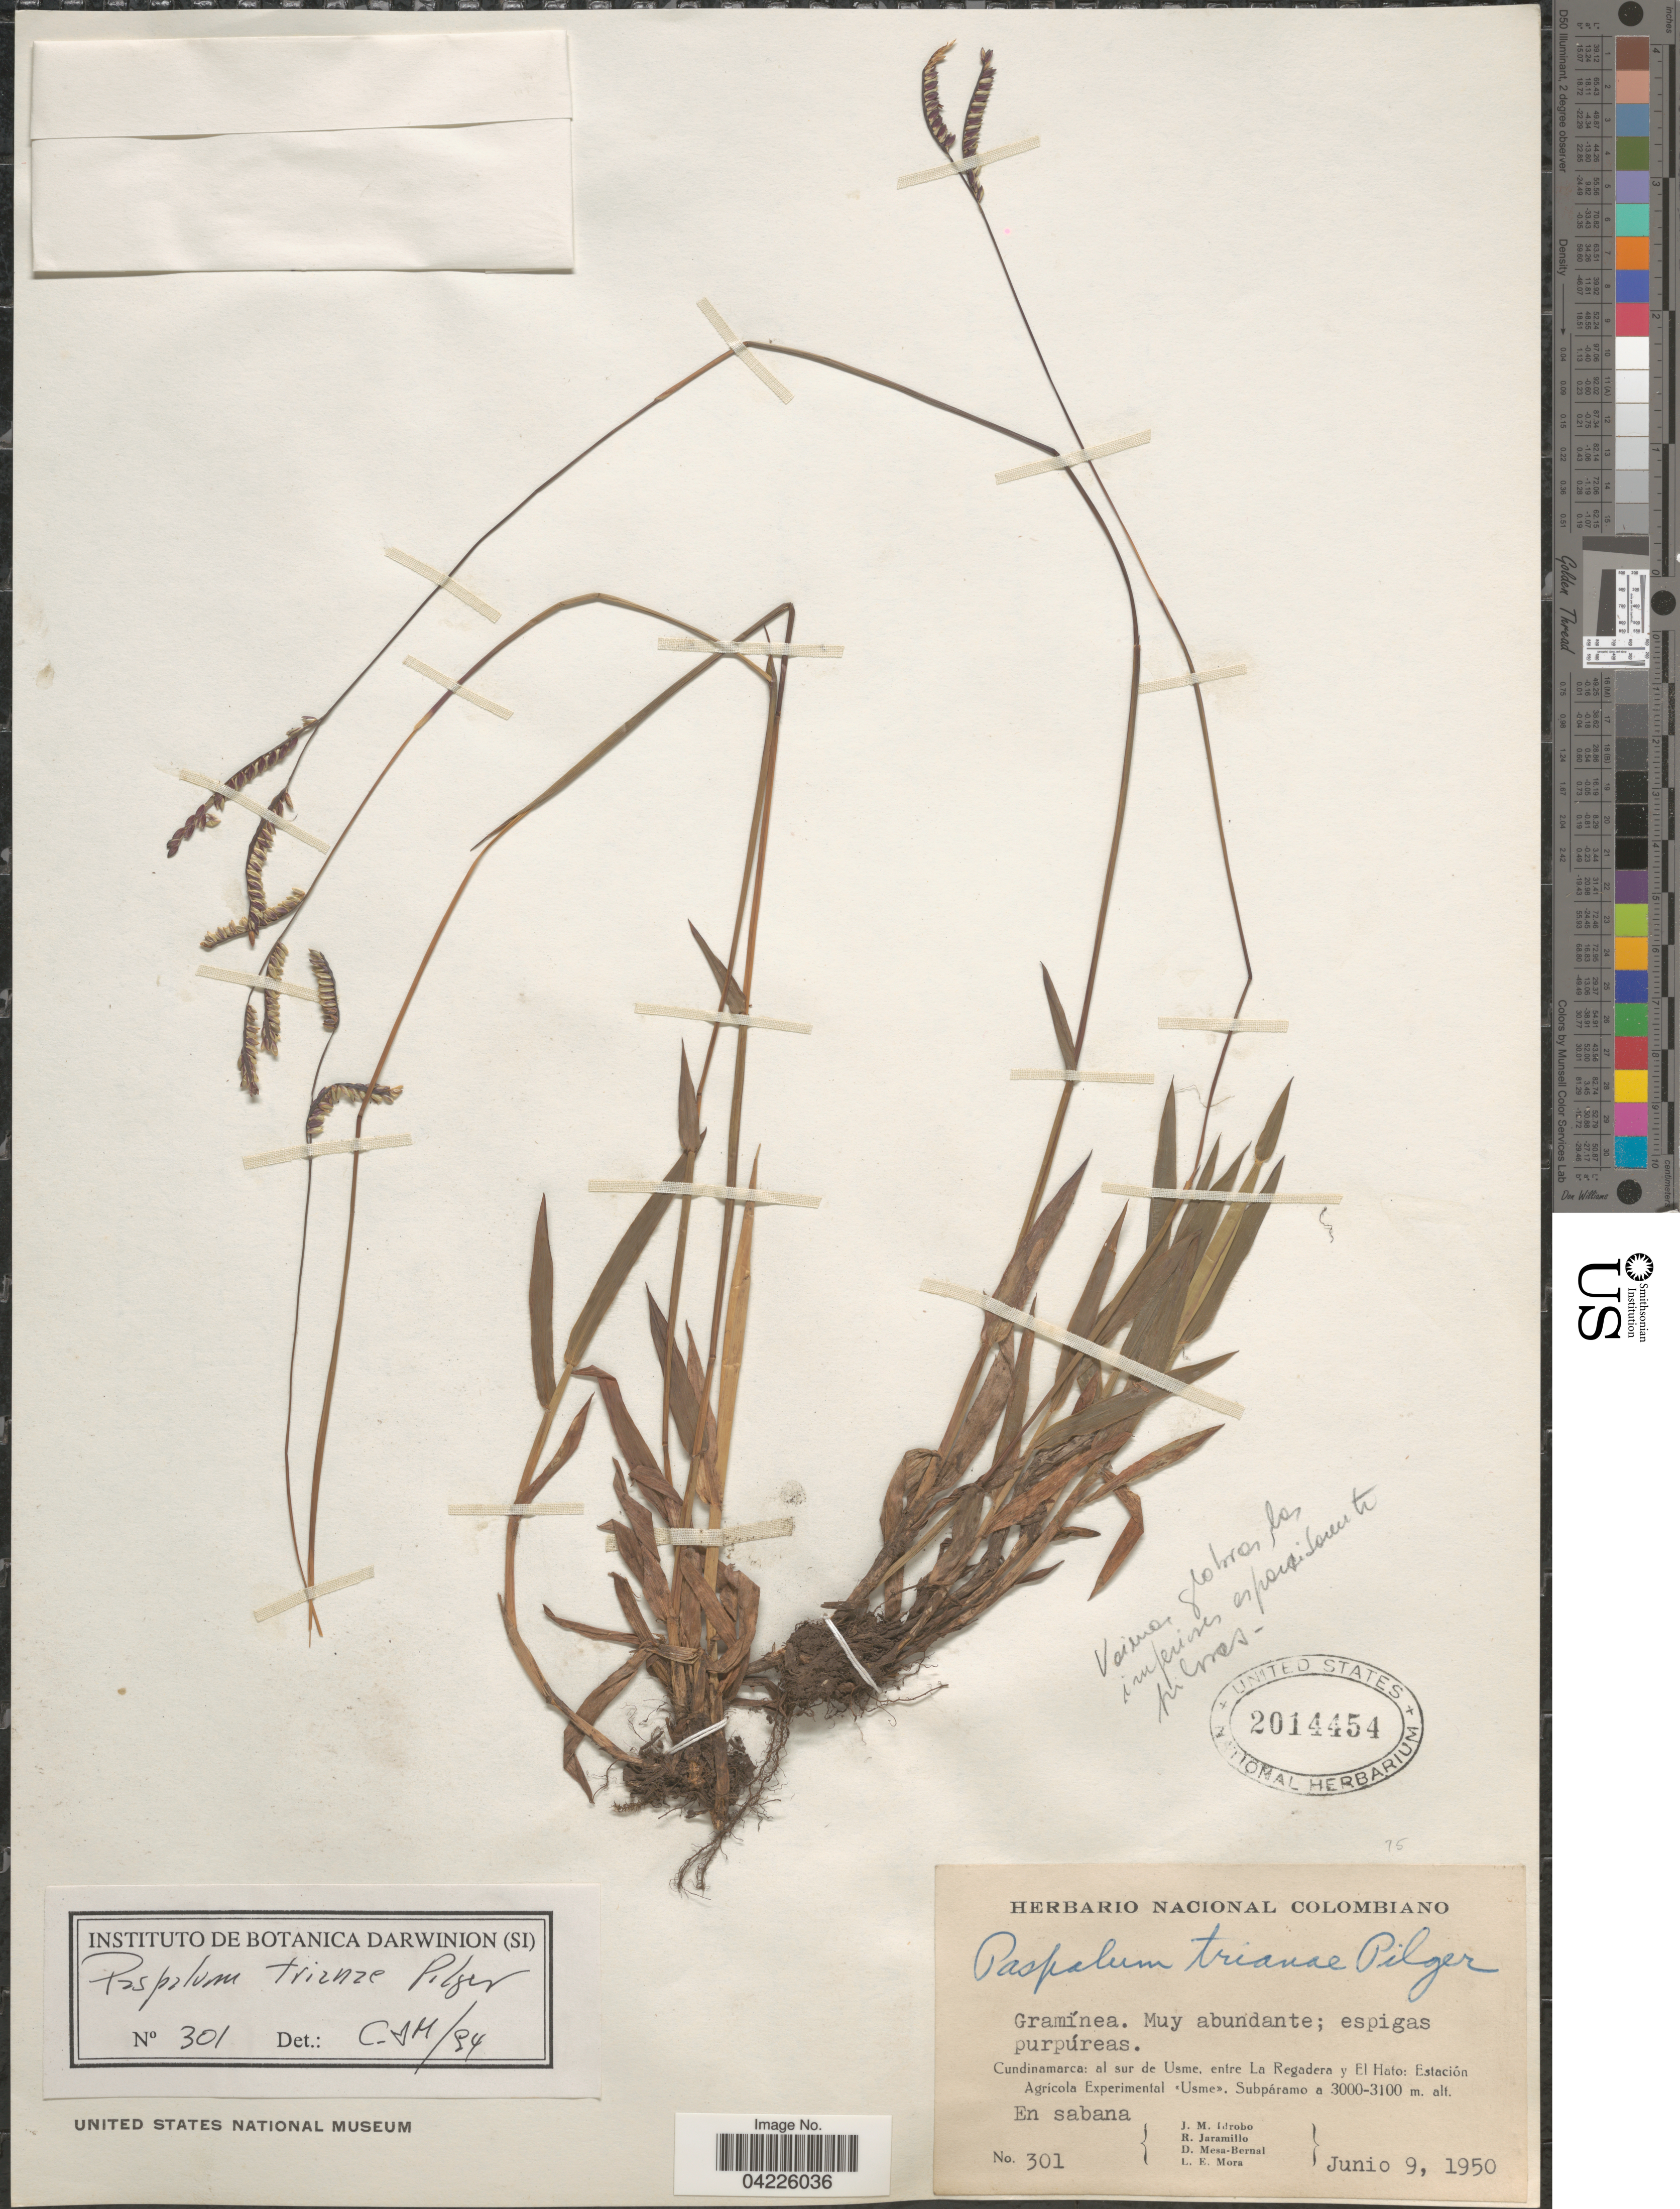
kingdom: Plantae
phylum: Tracheophyta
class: Liliopsida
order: Poales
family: Poaceae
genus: Paspalum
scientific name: Paspalum trianae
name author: Pilg.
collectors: J. M. Idrobo, R. Jaramillo, D. Mesa-Bernal & L. Mora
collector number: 301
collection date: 1950-06-09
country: Colombia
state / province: Cundinamarca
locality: Cundinamarca: al sur de Usme, entre La Regadera y El Hato: Estación Agricola Experimental «Usme».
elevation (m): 3000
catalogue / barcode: US 2014454